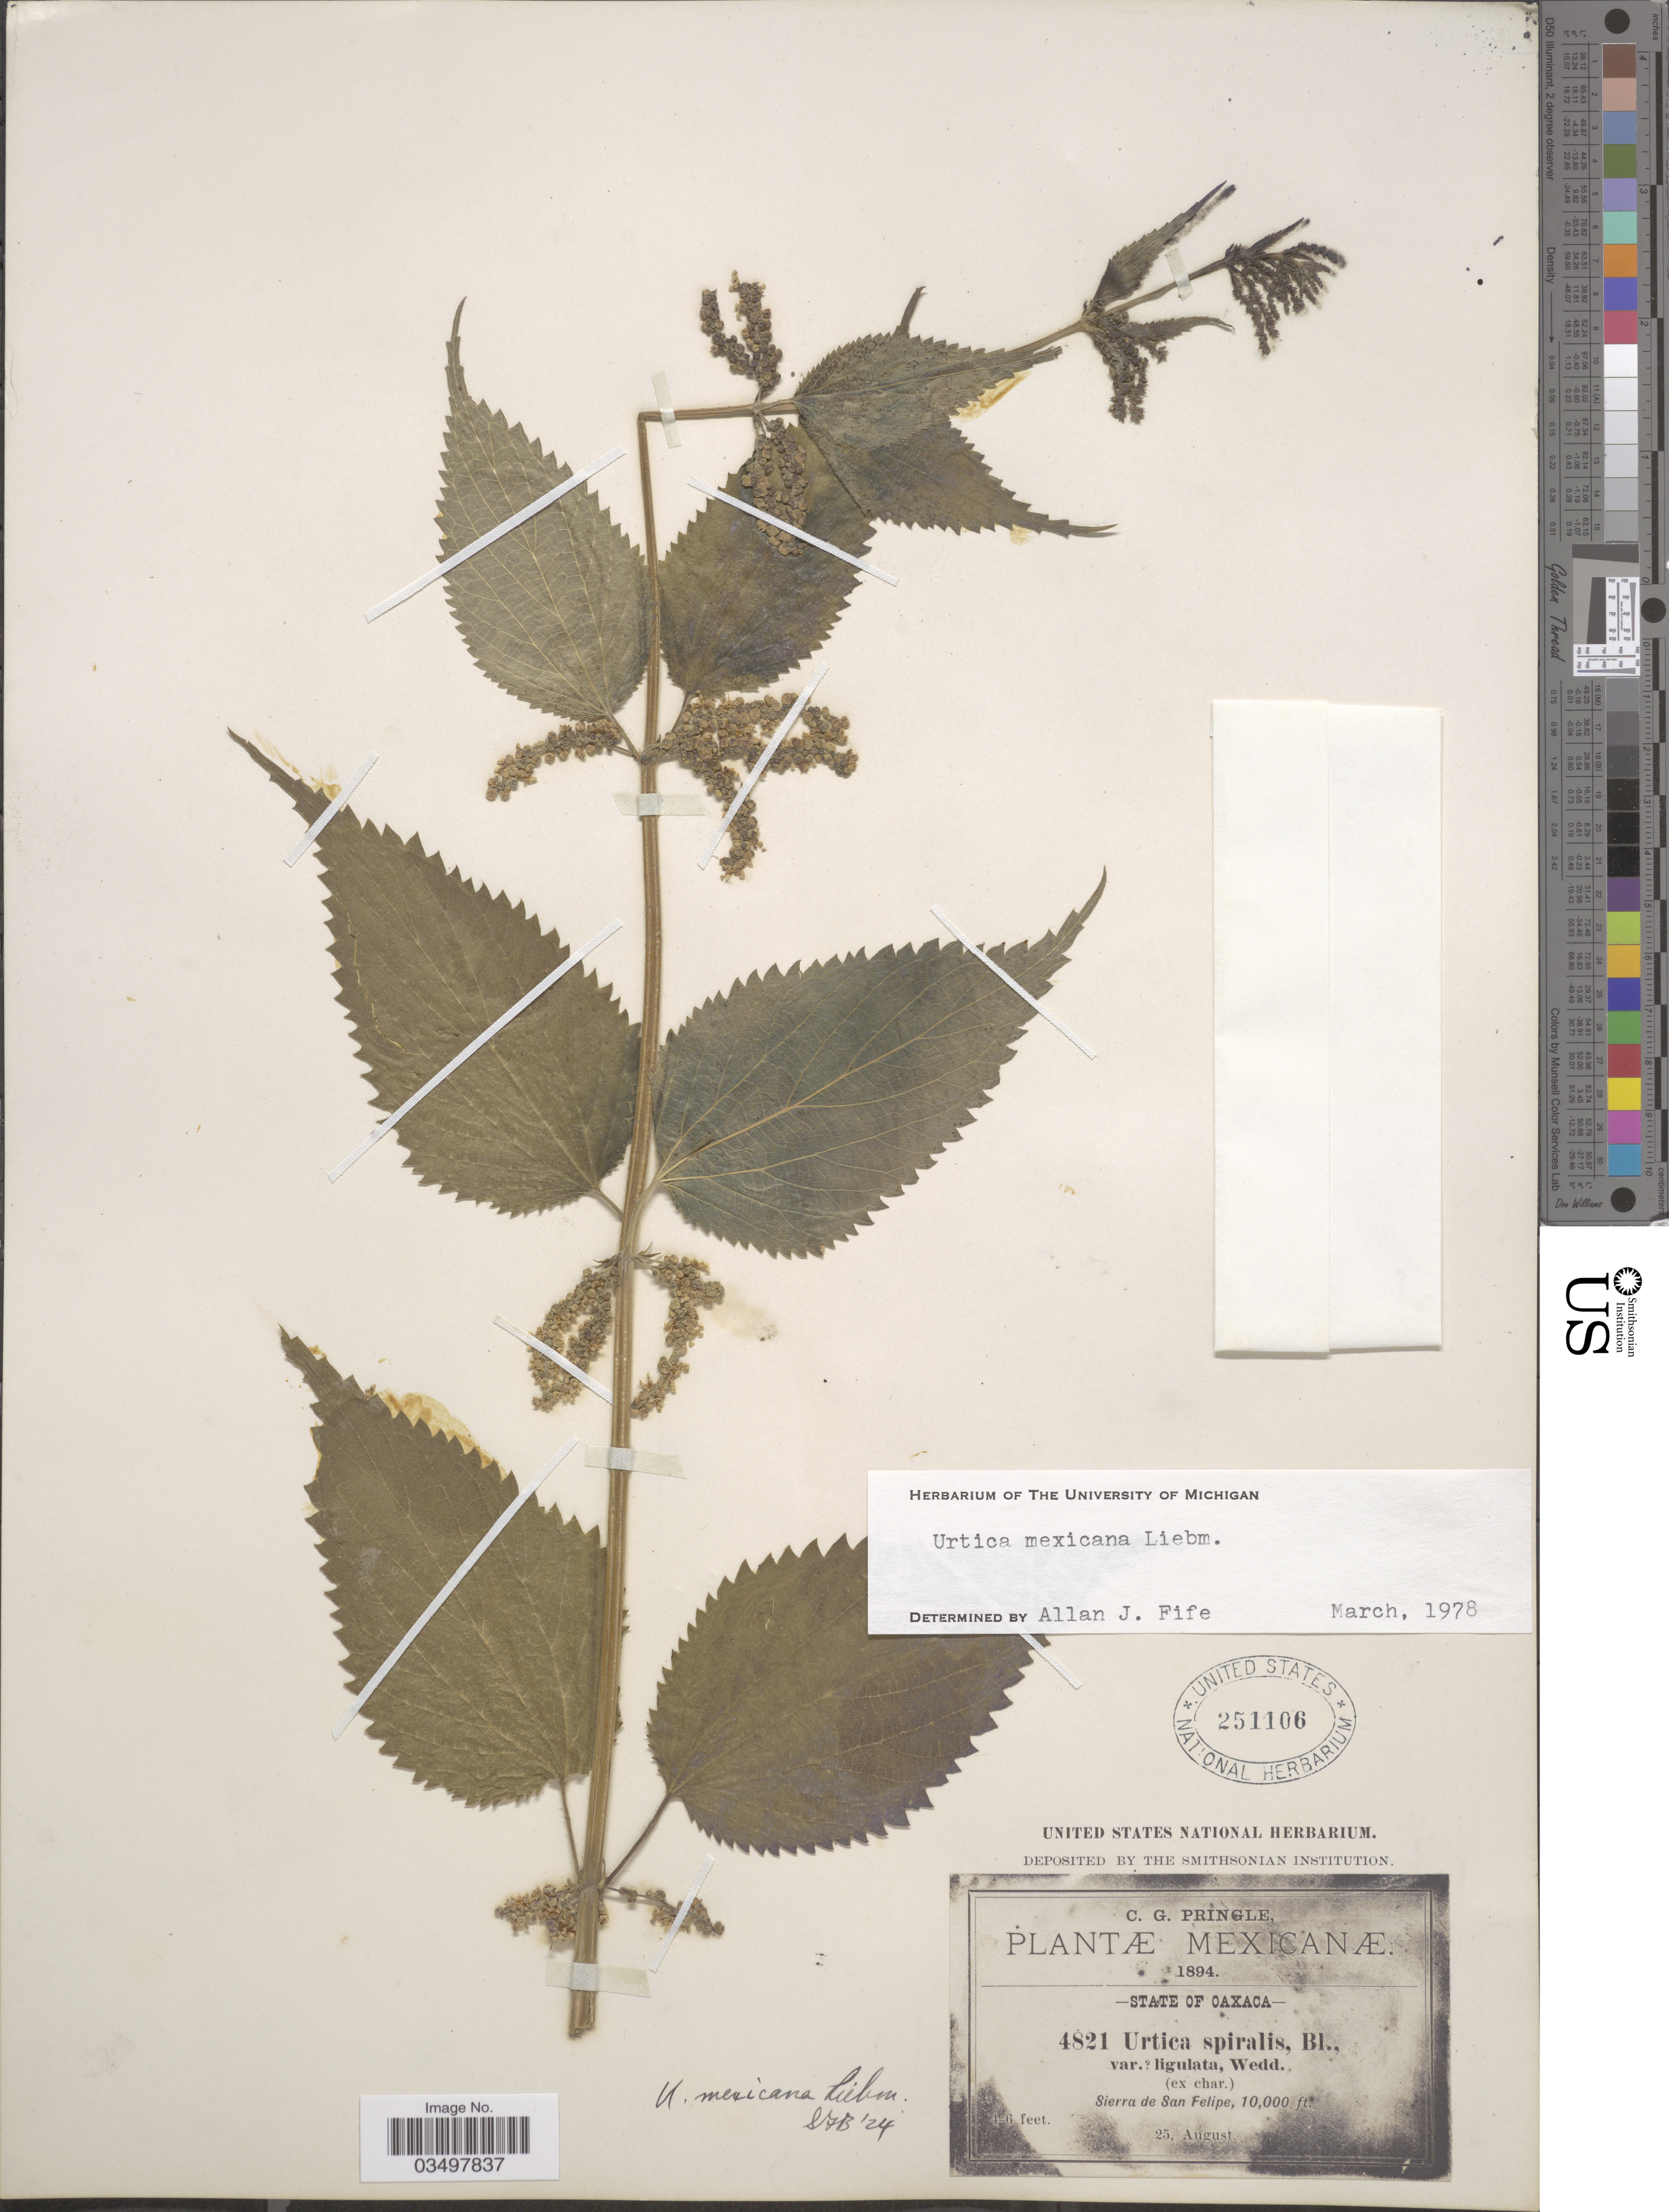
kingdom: Plantae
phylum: Tracheophyta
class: Magnoliopsida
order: Rosales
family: Urticaceae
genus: Urtica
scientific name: Urtica mexicana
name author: Liebm.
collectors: C. G. Pringle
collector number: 4821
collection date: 1894-08-25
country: Mexico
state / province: Oaxaca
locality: Sierra de San Felipe.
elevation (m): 3048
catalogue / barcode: US 251106